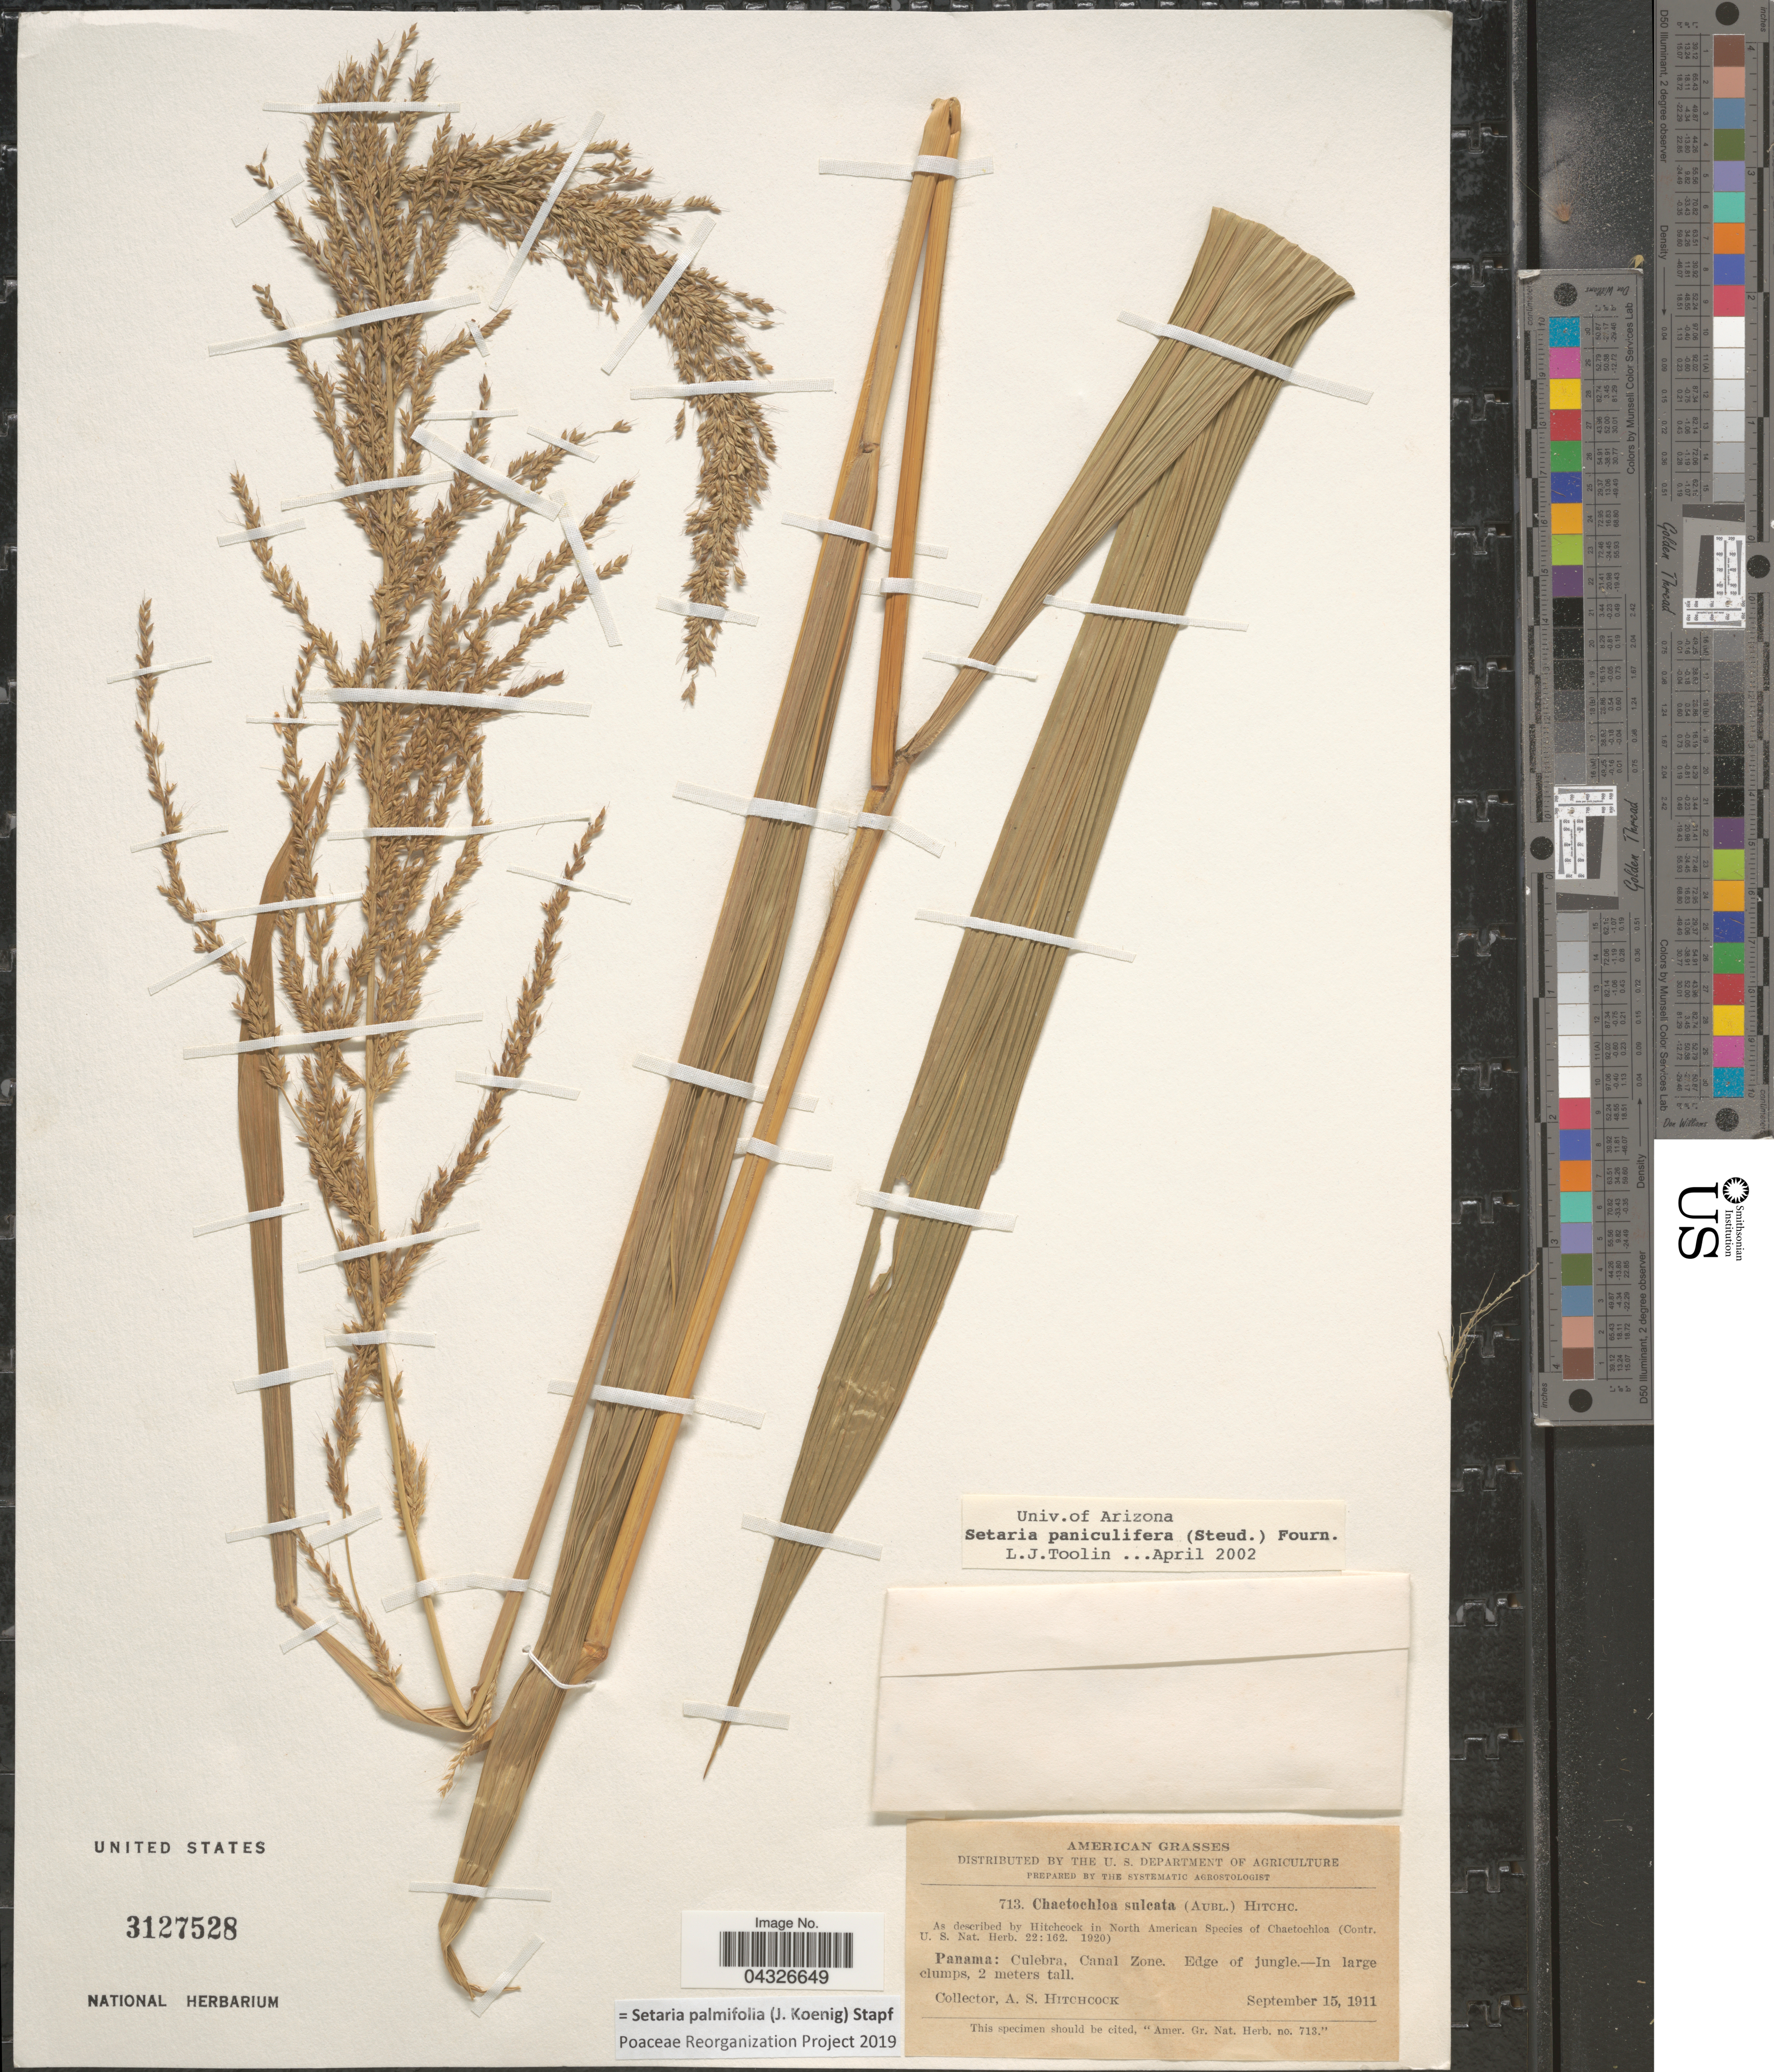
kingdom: Plantae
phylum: Tracheophyta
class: Liliopsida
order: Poales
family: Poaceae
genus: Setaria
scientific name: Setaria palmifolia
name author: (J. Koenig) Stapf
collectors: A. S. Hitchcock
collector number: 713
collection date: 1911-09-15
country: Panama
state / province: Colón / Panamá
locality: Culebra, Canal Zone.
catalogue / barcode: US 3127528